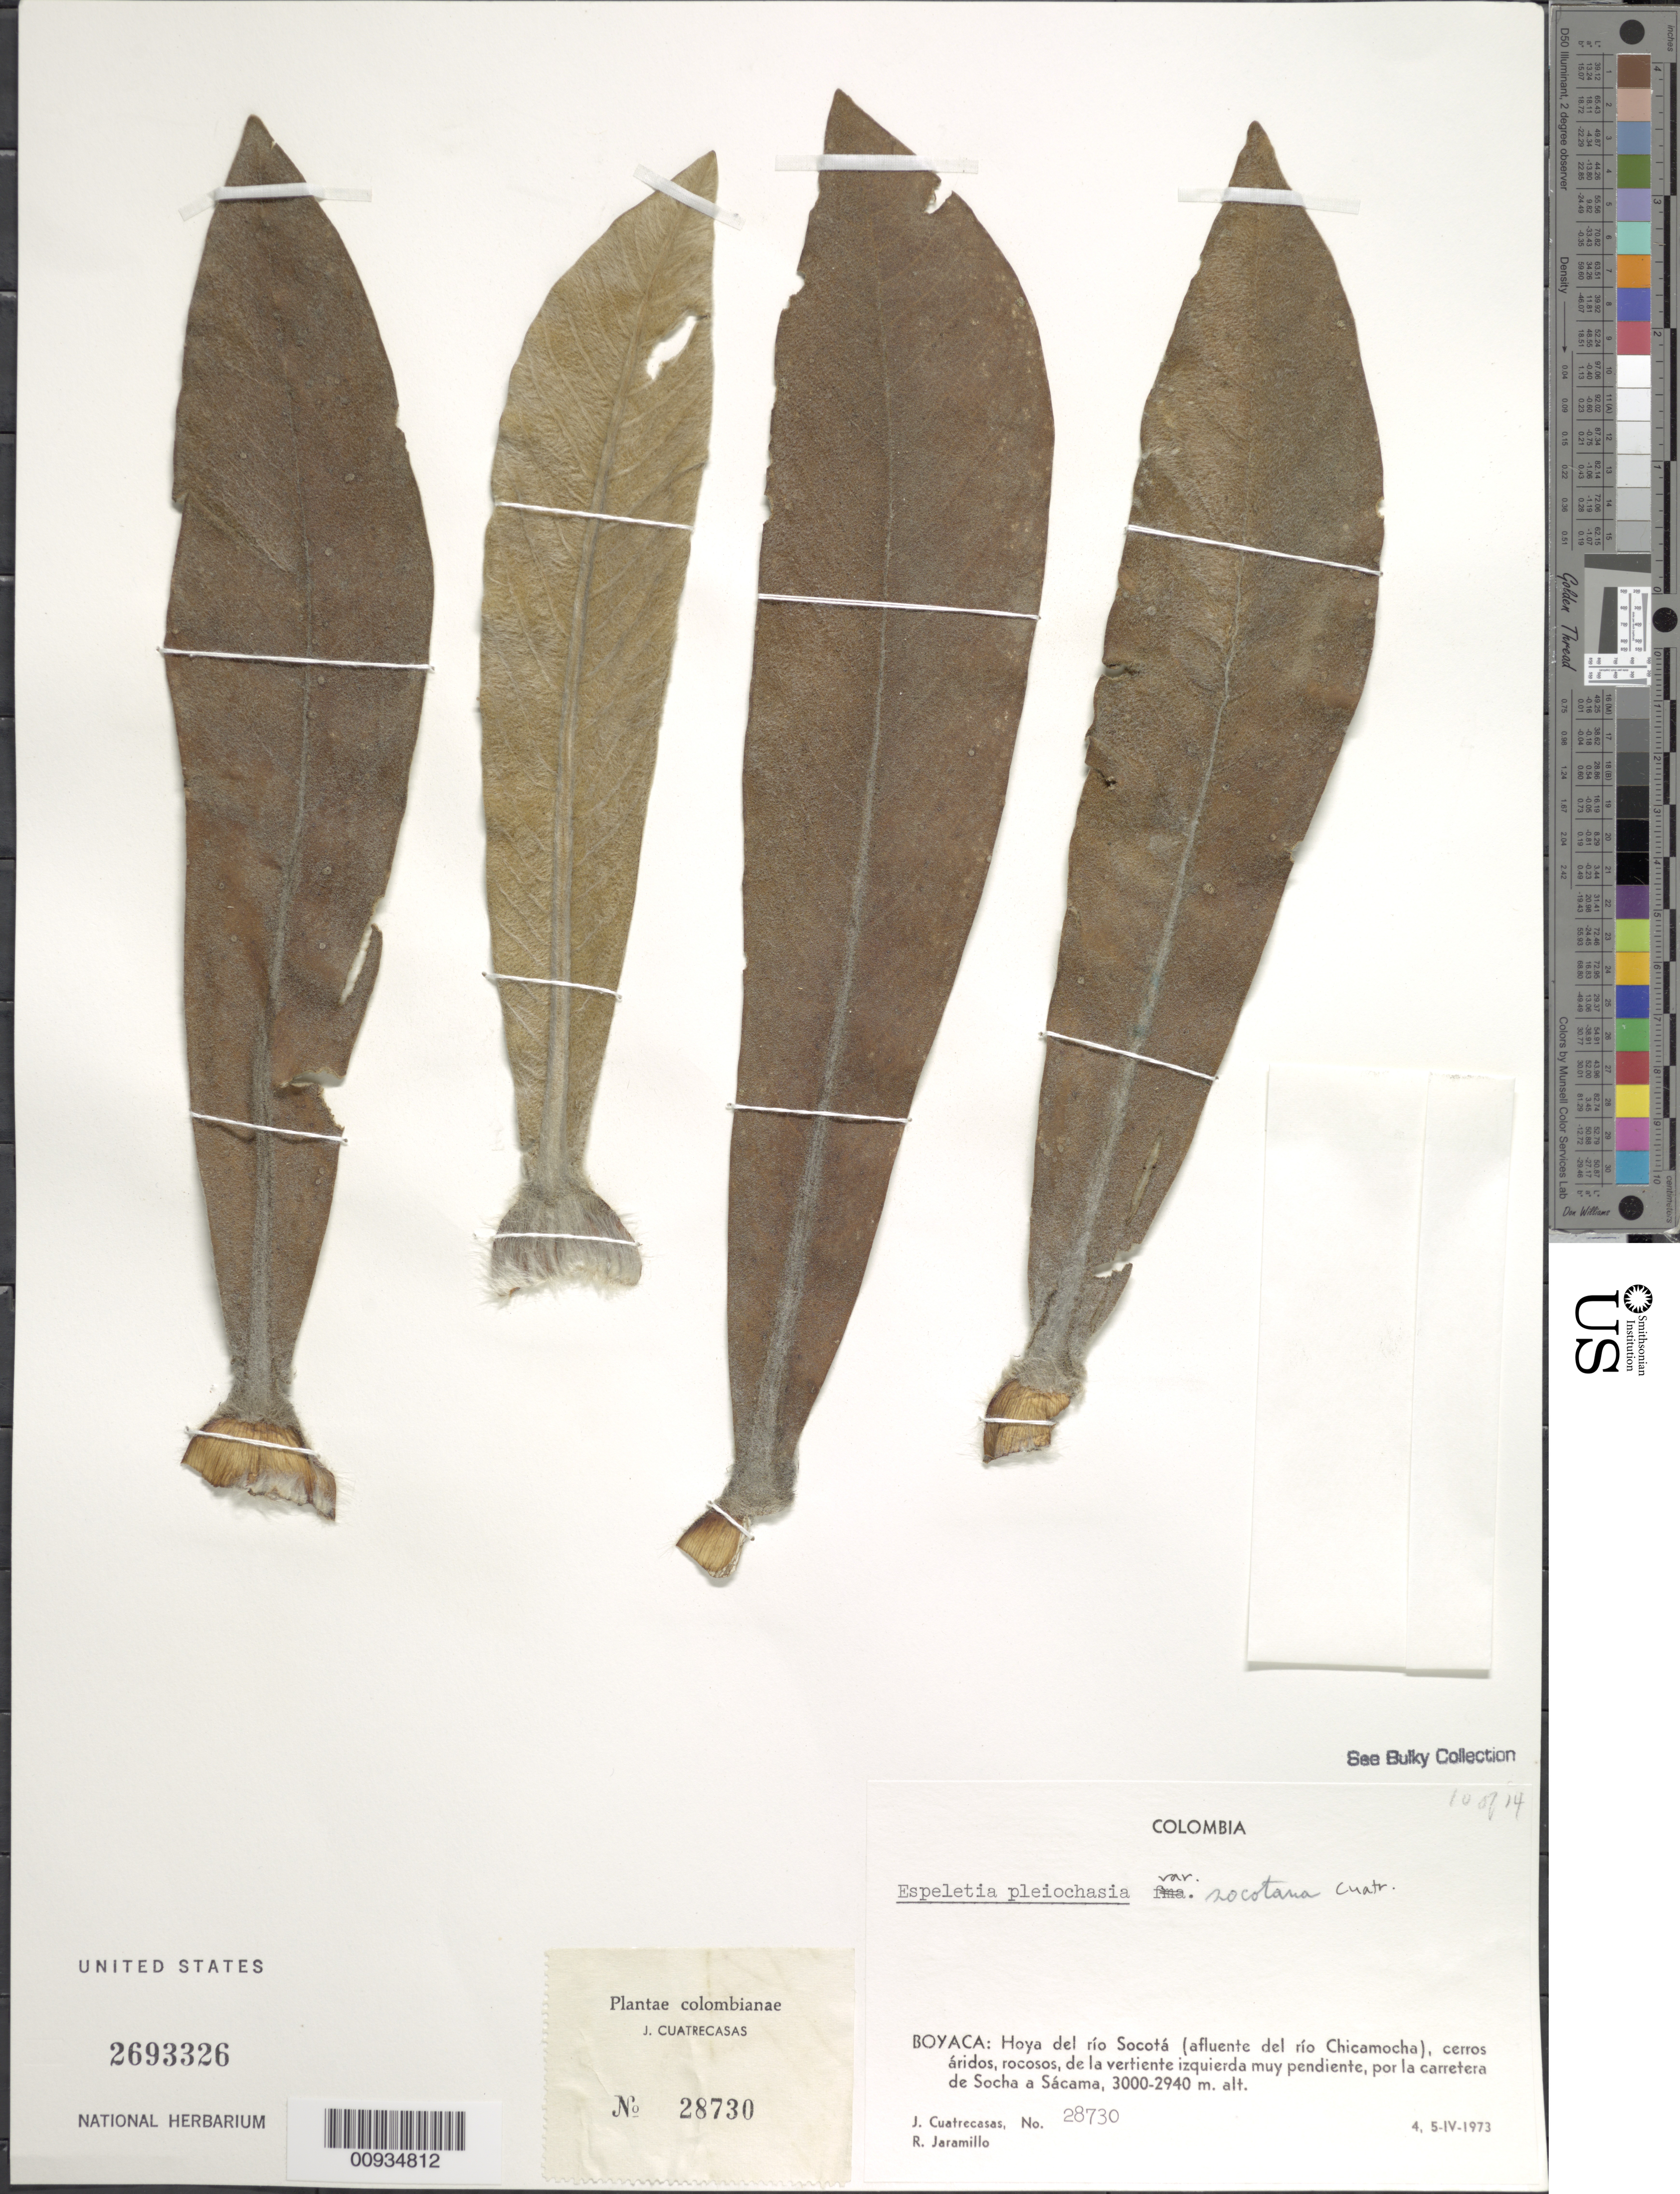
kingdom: Plantae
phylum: Tracheophyta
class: Magnoliopsida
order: Asterales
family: Asteraceae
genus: Espeletiopsis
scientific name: Espeletiopsis pleichasia var. socotana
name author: Cuatrec.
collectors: J. Cuatrecasas & R. Jaramillo M.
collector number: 28730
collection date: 1973-04-04/1973-04-05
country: Colombia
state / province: Boyacá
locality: Hoya del rio Socota (afluente del rio Chicamocha), por la carretera de Socha a Sacama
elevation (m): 2940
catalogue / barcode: US 2693326